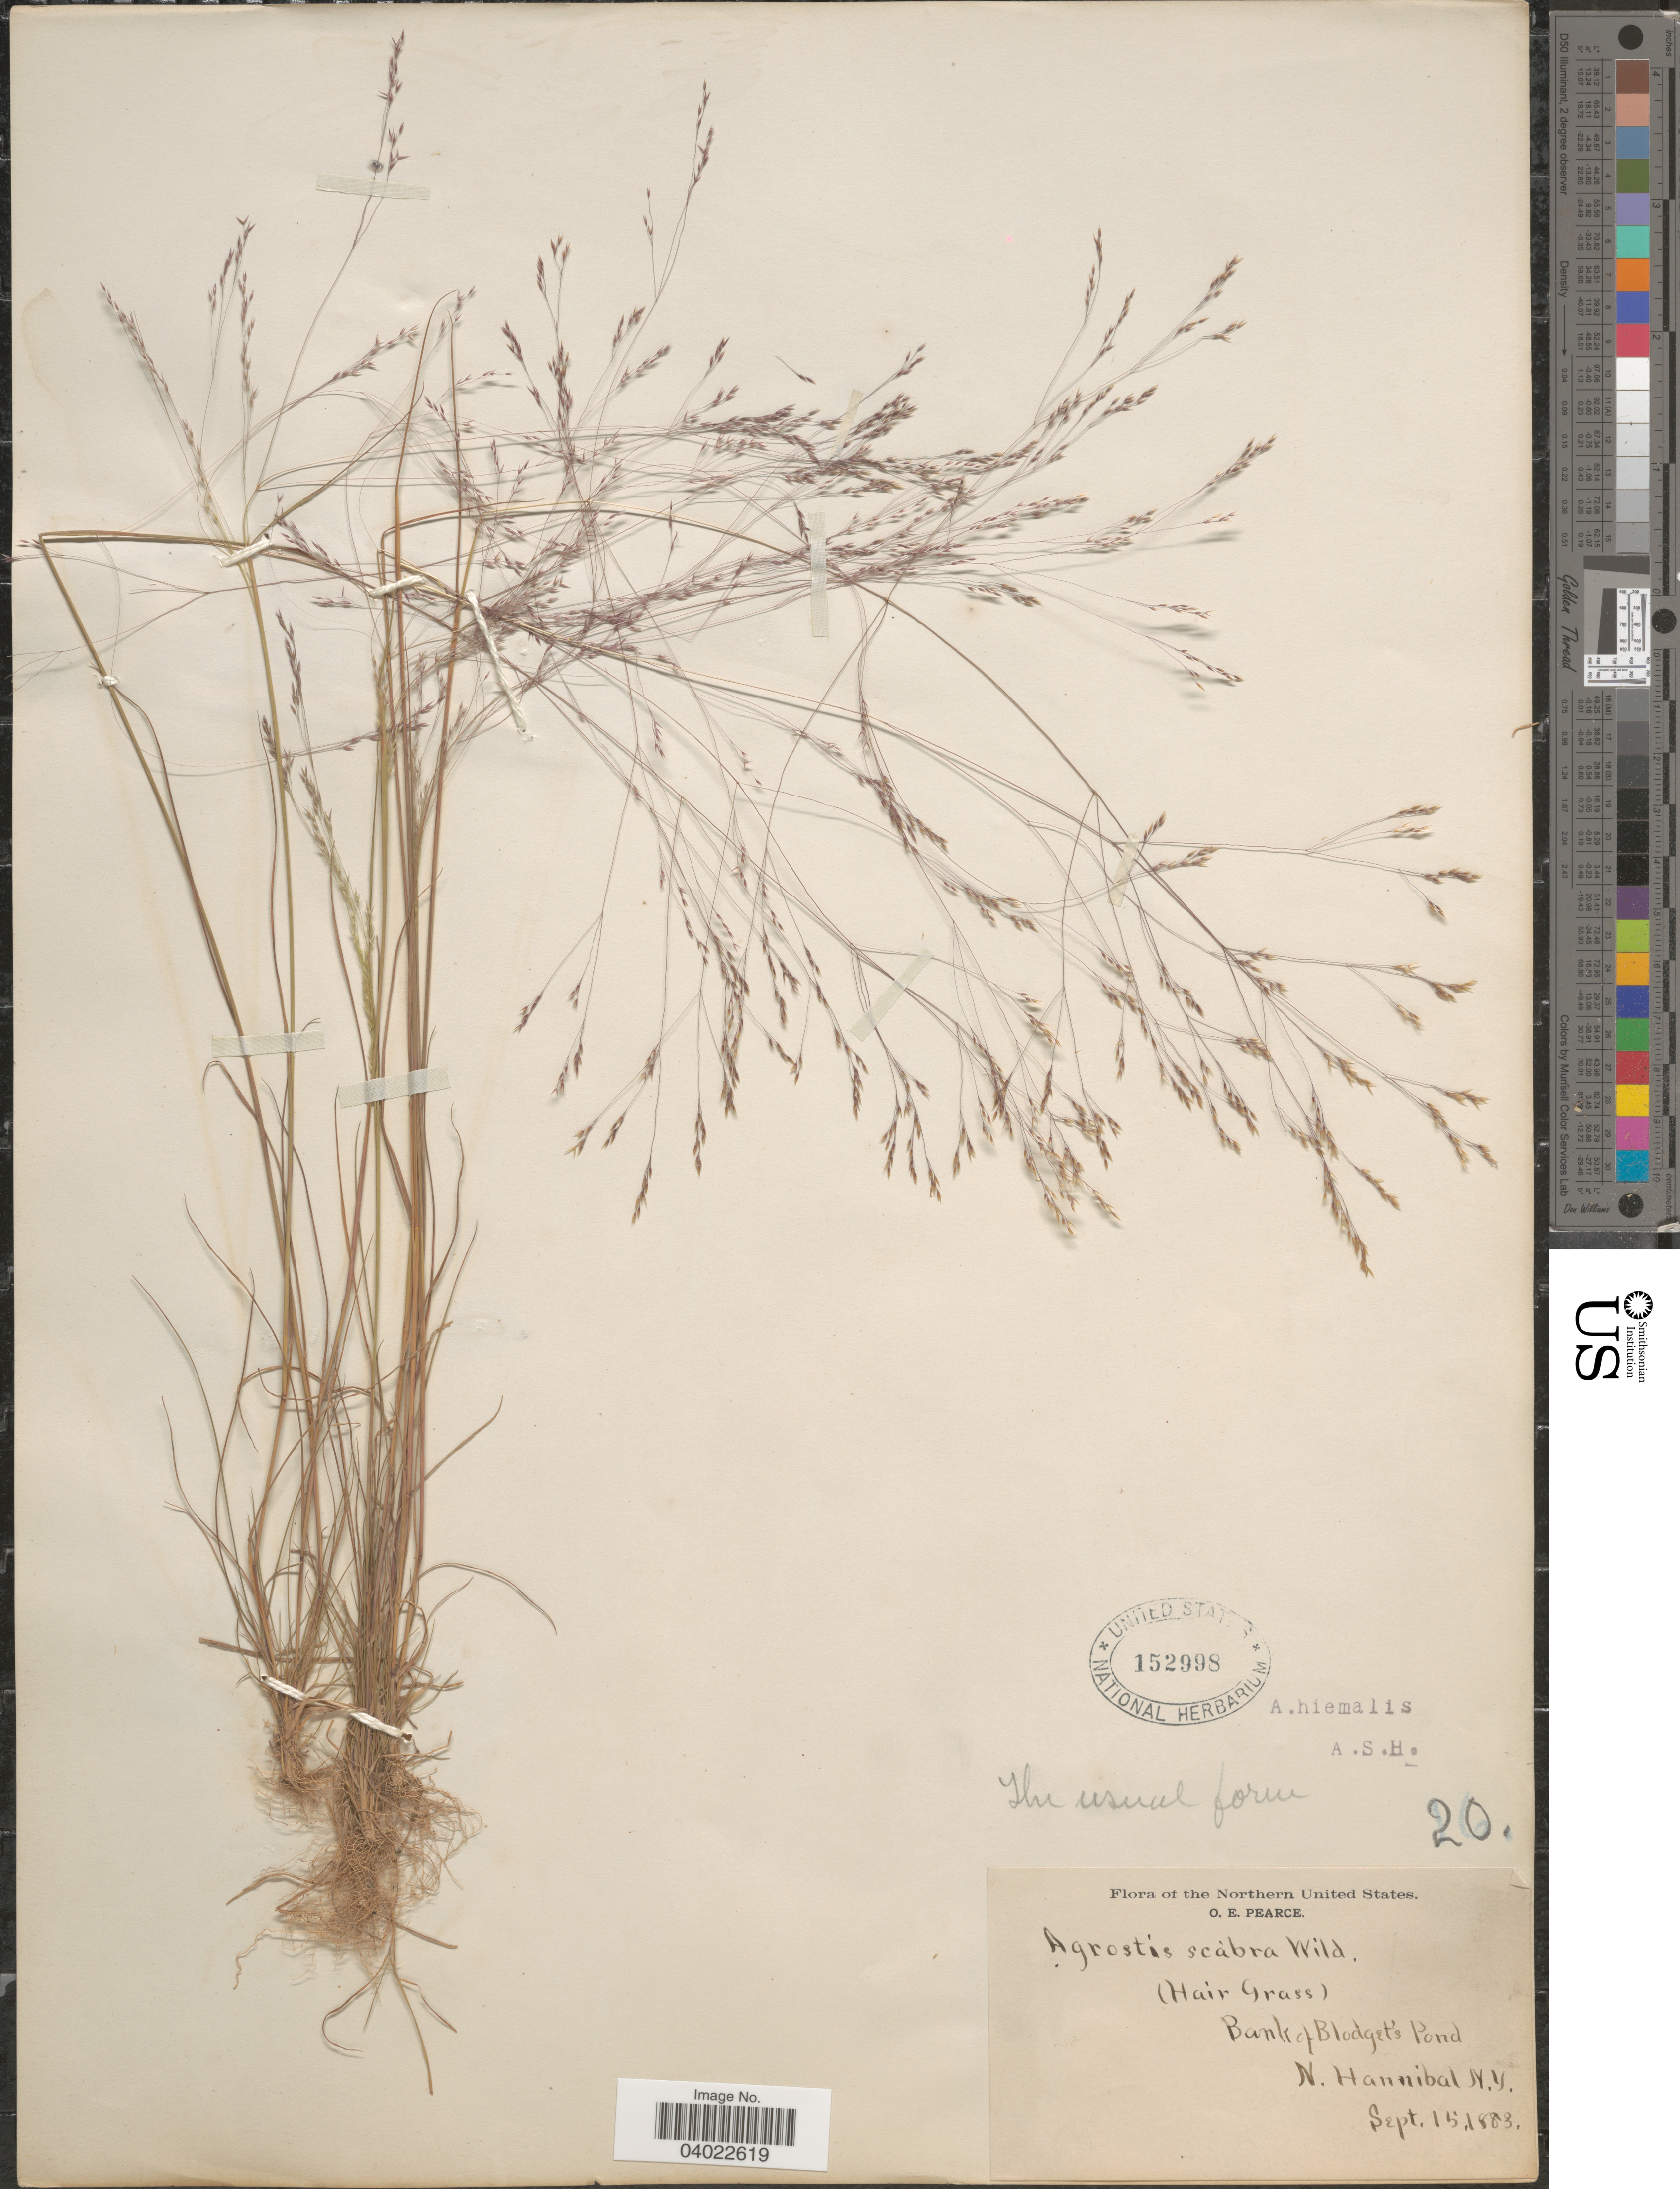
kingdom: Plantae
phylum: Tracheophyta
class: Liliopsida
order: Poales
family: Poaceae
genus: Agrostis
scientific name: Agrostis scabra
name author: Willd.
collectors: O. E. Pearce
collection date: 1883-09-15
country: United States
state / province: New York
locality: The Northern United States. Bank of Blodget's Pond. N. Hannibal.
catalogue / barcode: US 152998